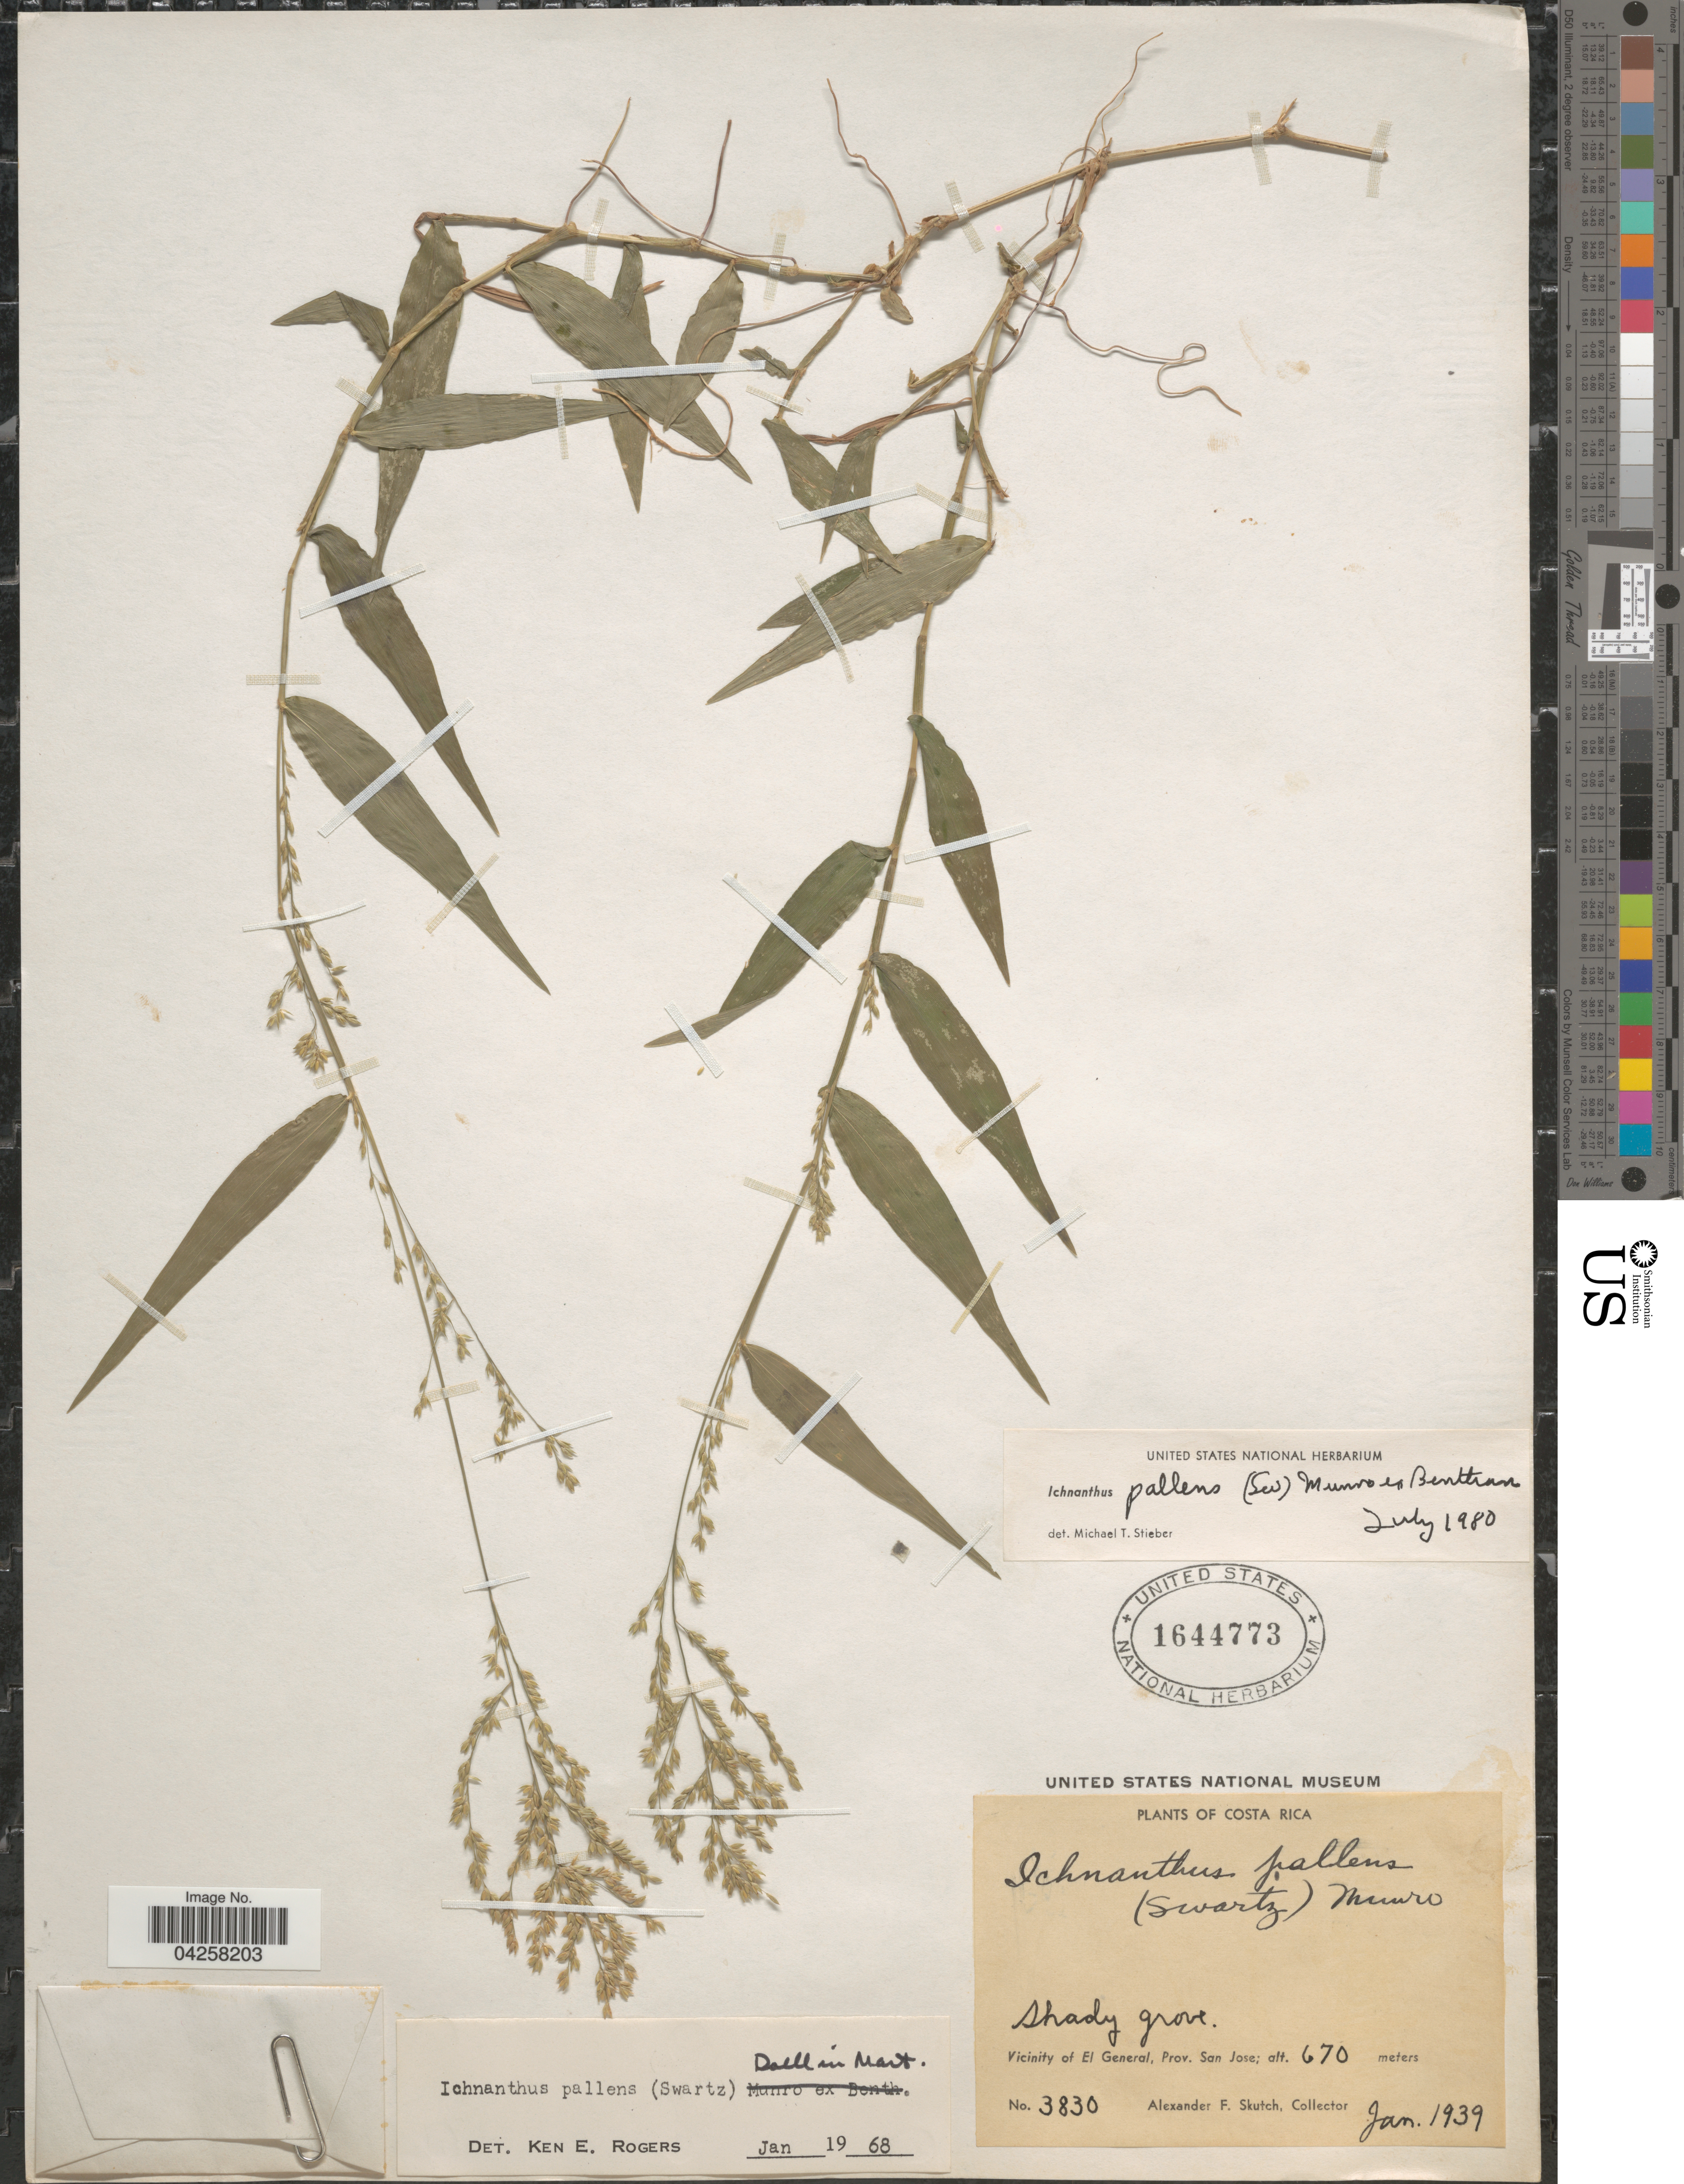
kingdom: Plantae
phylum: Tracheophyta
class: Liliopsida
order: Poales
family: Poaceae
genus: Ichnanthus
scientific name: Ichnanthus pallens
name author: (Sw.) Munro ex Benth.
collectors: A. F. Skutch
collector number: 3830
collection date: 1939-01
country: Costa Rica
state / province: San José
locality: Vicinity of El General.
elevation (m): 670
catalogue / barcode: US 1644773